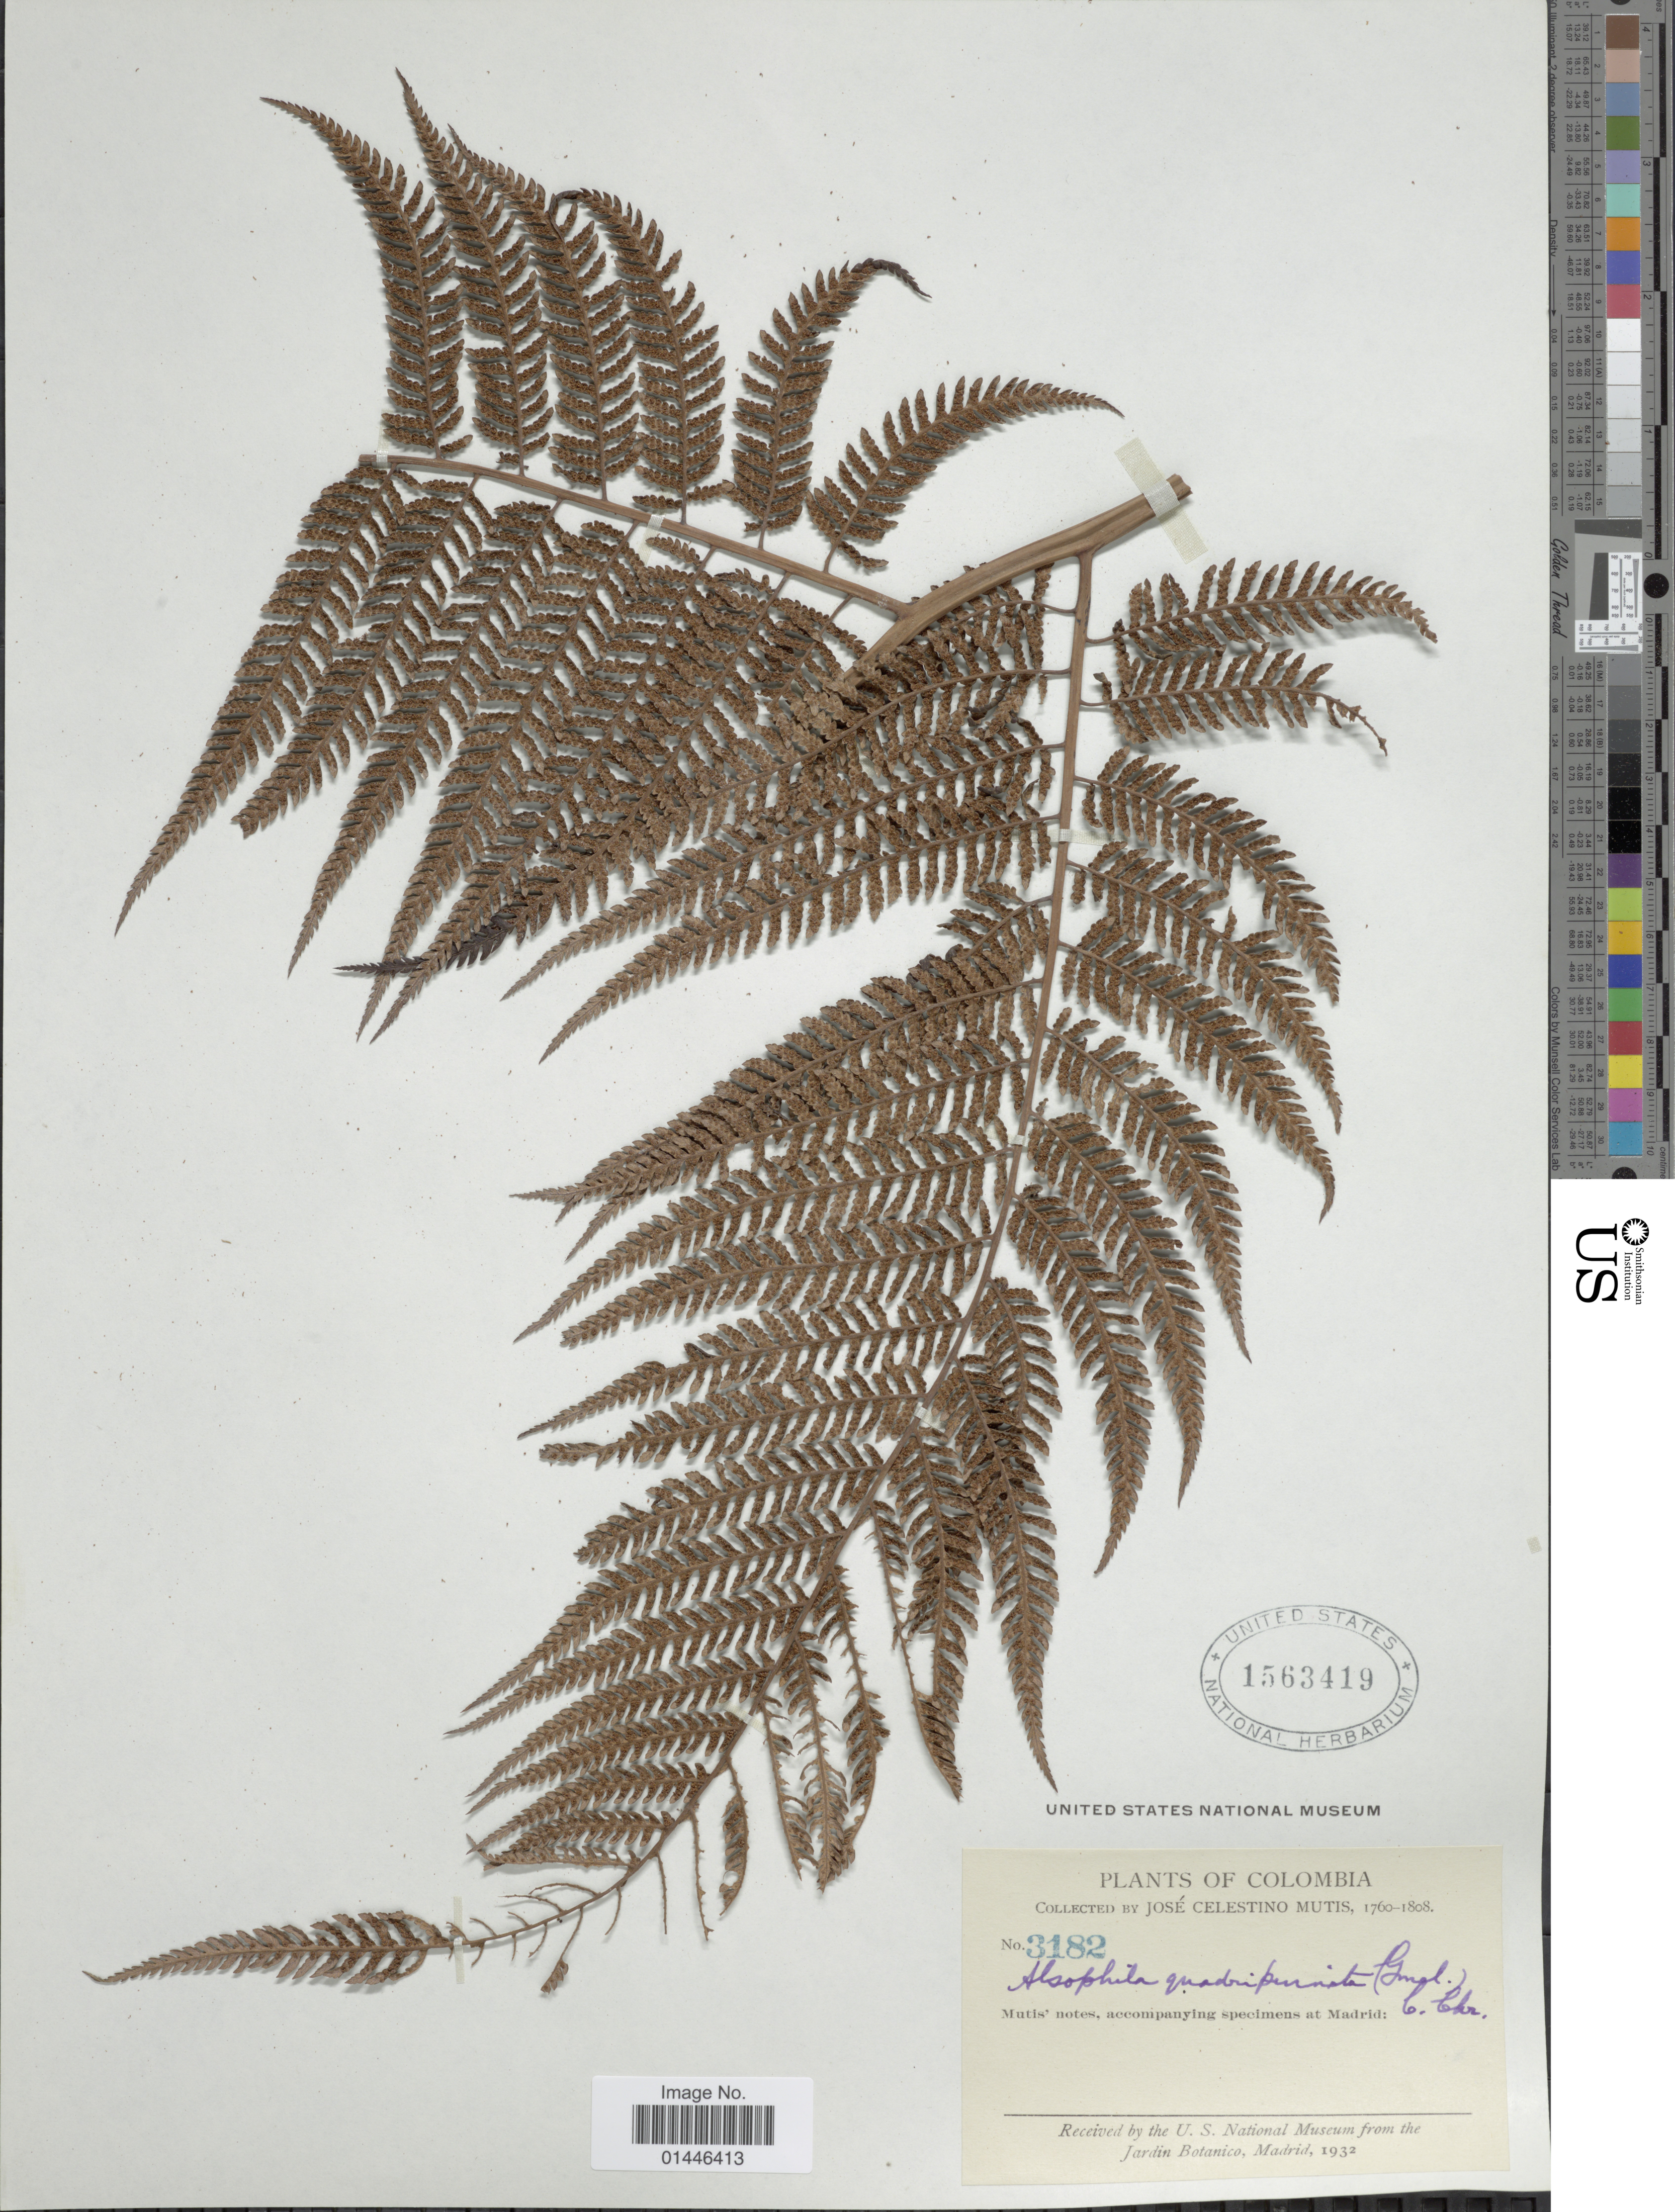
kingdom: Plantae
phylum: Tracheophyta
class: Polypodiopsida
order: Cyatheales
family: Dicksoniaceae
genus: Lophosoria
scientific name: Lophosoria quadripinnata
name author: (J.F. Gmel.) C. Chr.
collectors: J. C. B. Mutis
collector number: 3182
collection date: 1760/1808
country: Colombia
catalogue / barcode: US 1563419